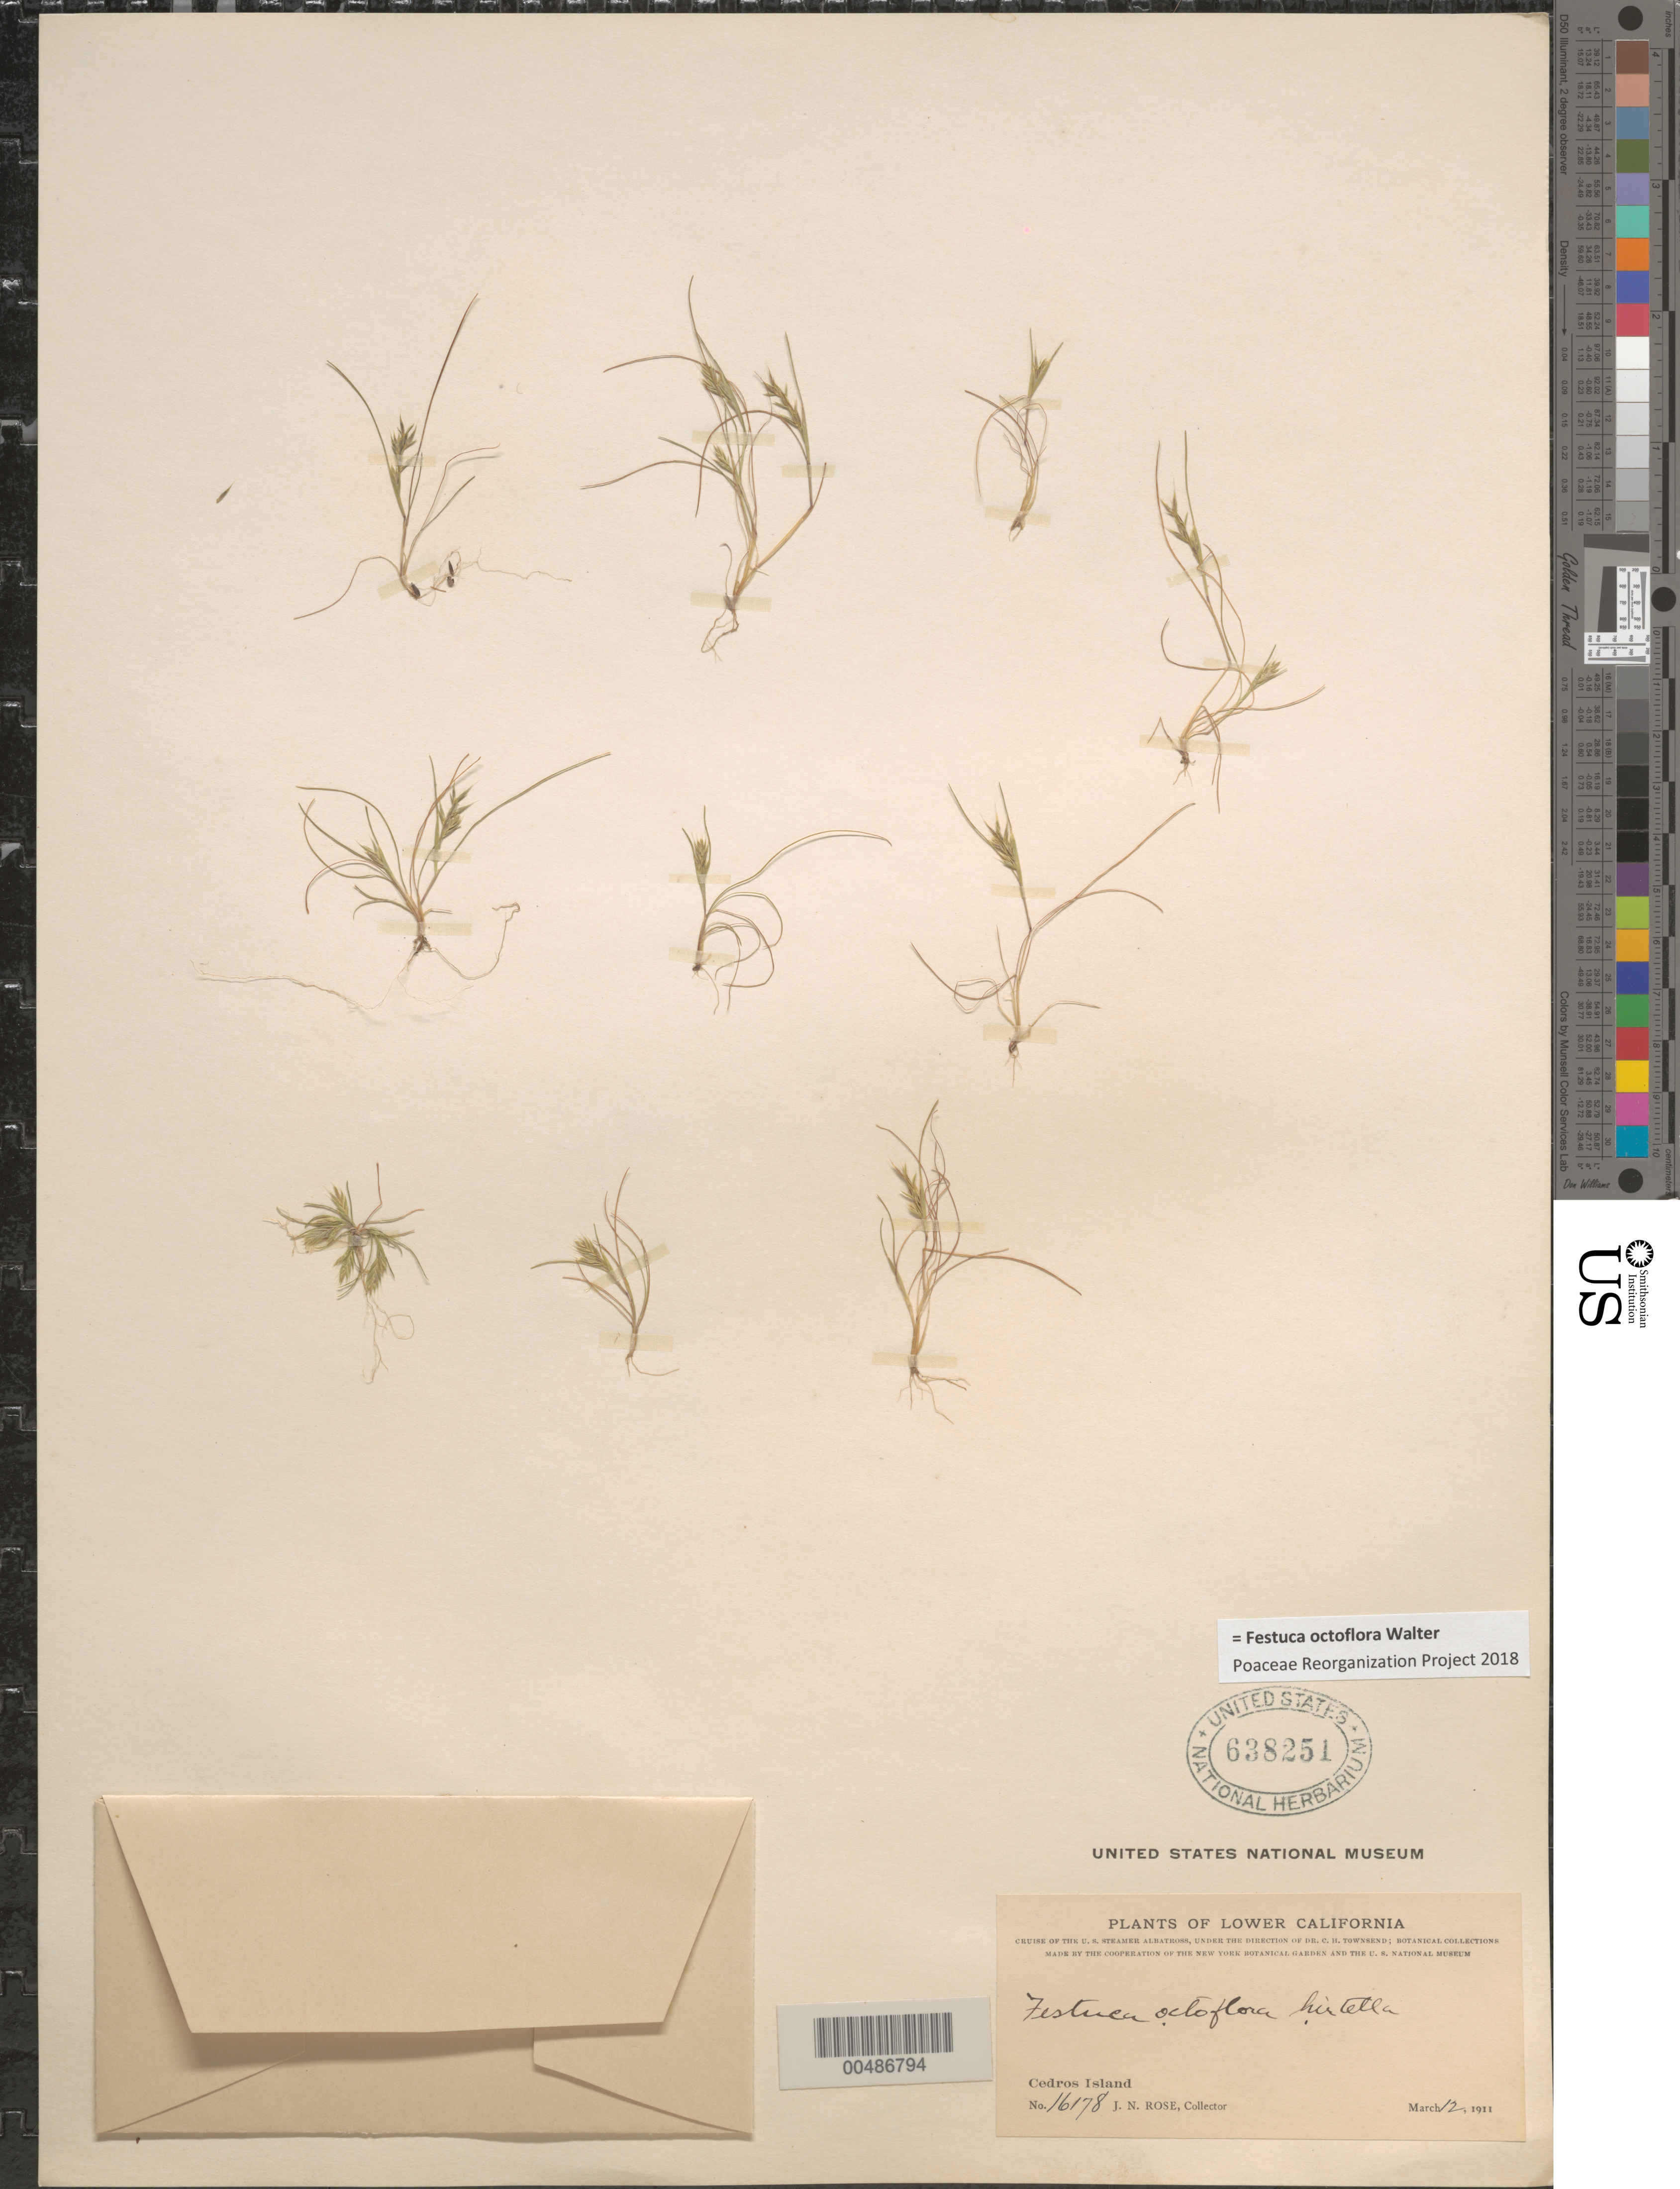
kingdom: Plantae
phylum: Tracheophyta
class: Liliopsida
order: Poales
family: Poaceae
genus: Festuca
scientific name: Festuca octoflora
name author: Walter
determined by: Poaceae Reorganization Project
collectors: J. N. Rose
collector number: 16178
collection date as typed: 12 Mar 1911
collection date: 1911-03-12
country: Mexico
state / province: Baja California Norte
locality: Cedros Island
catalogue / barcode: US 638251